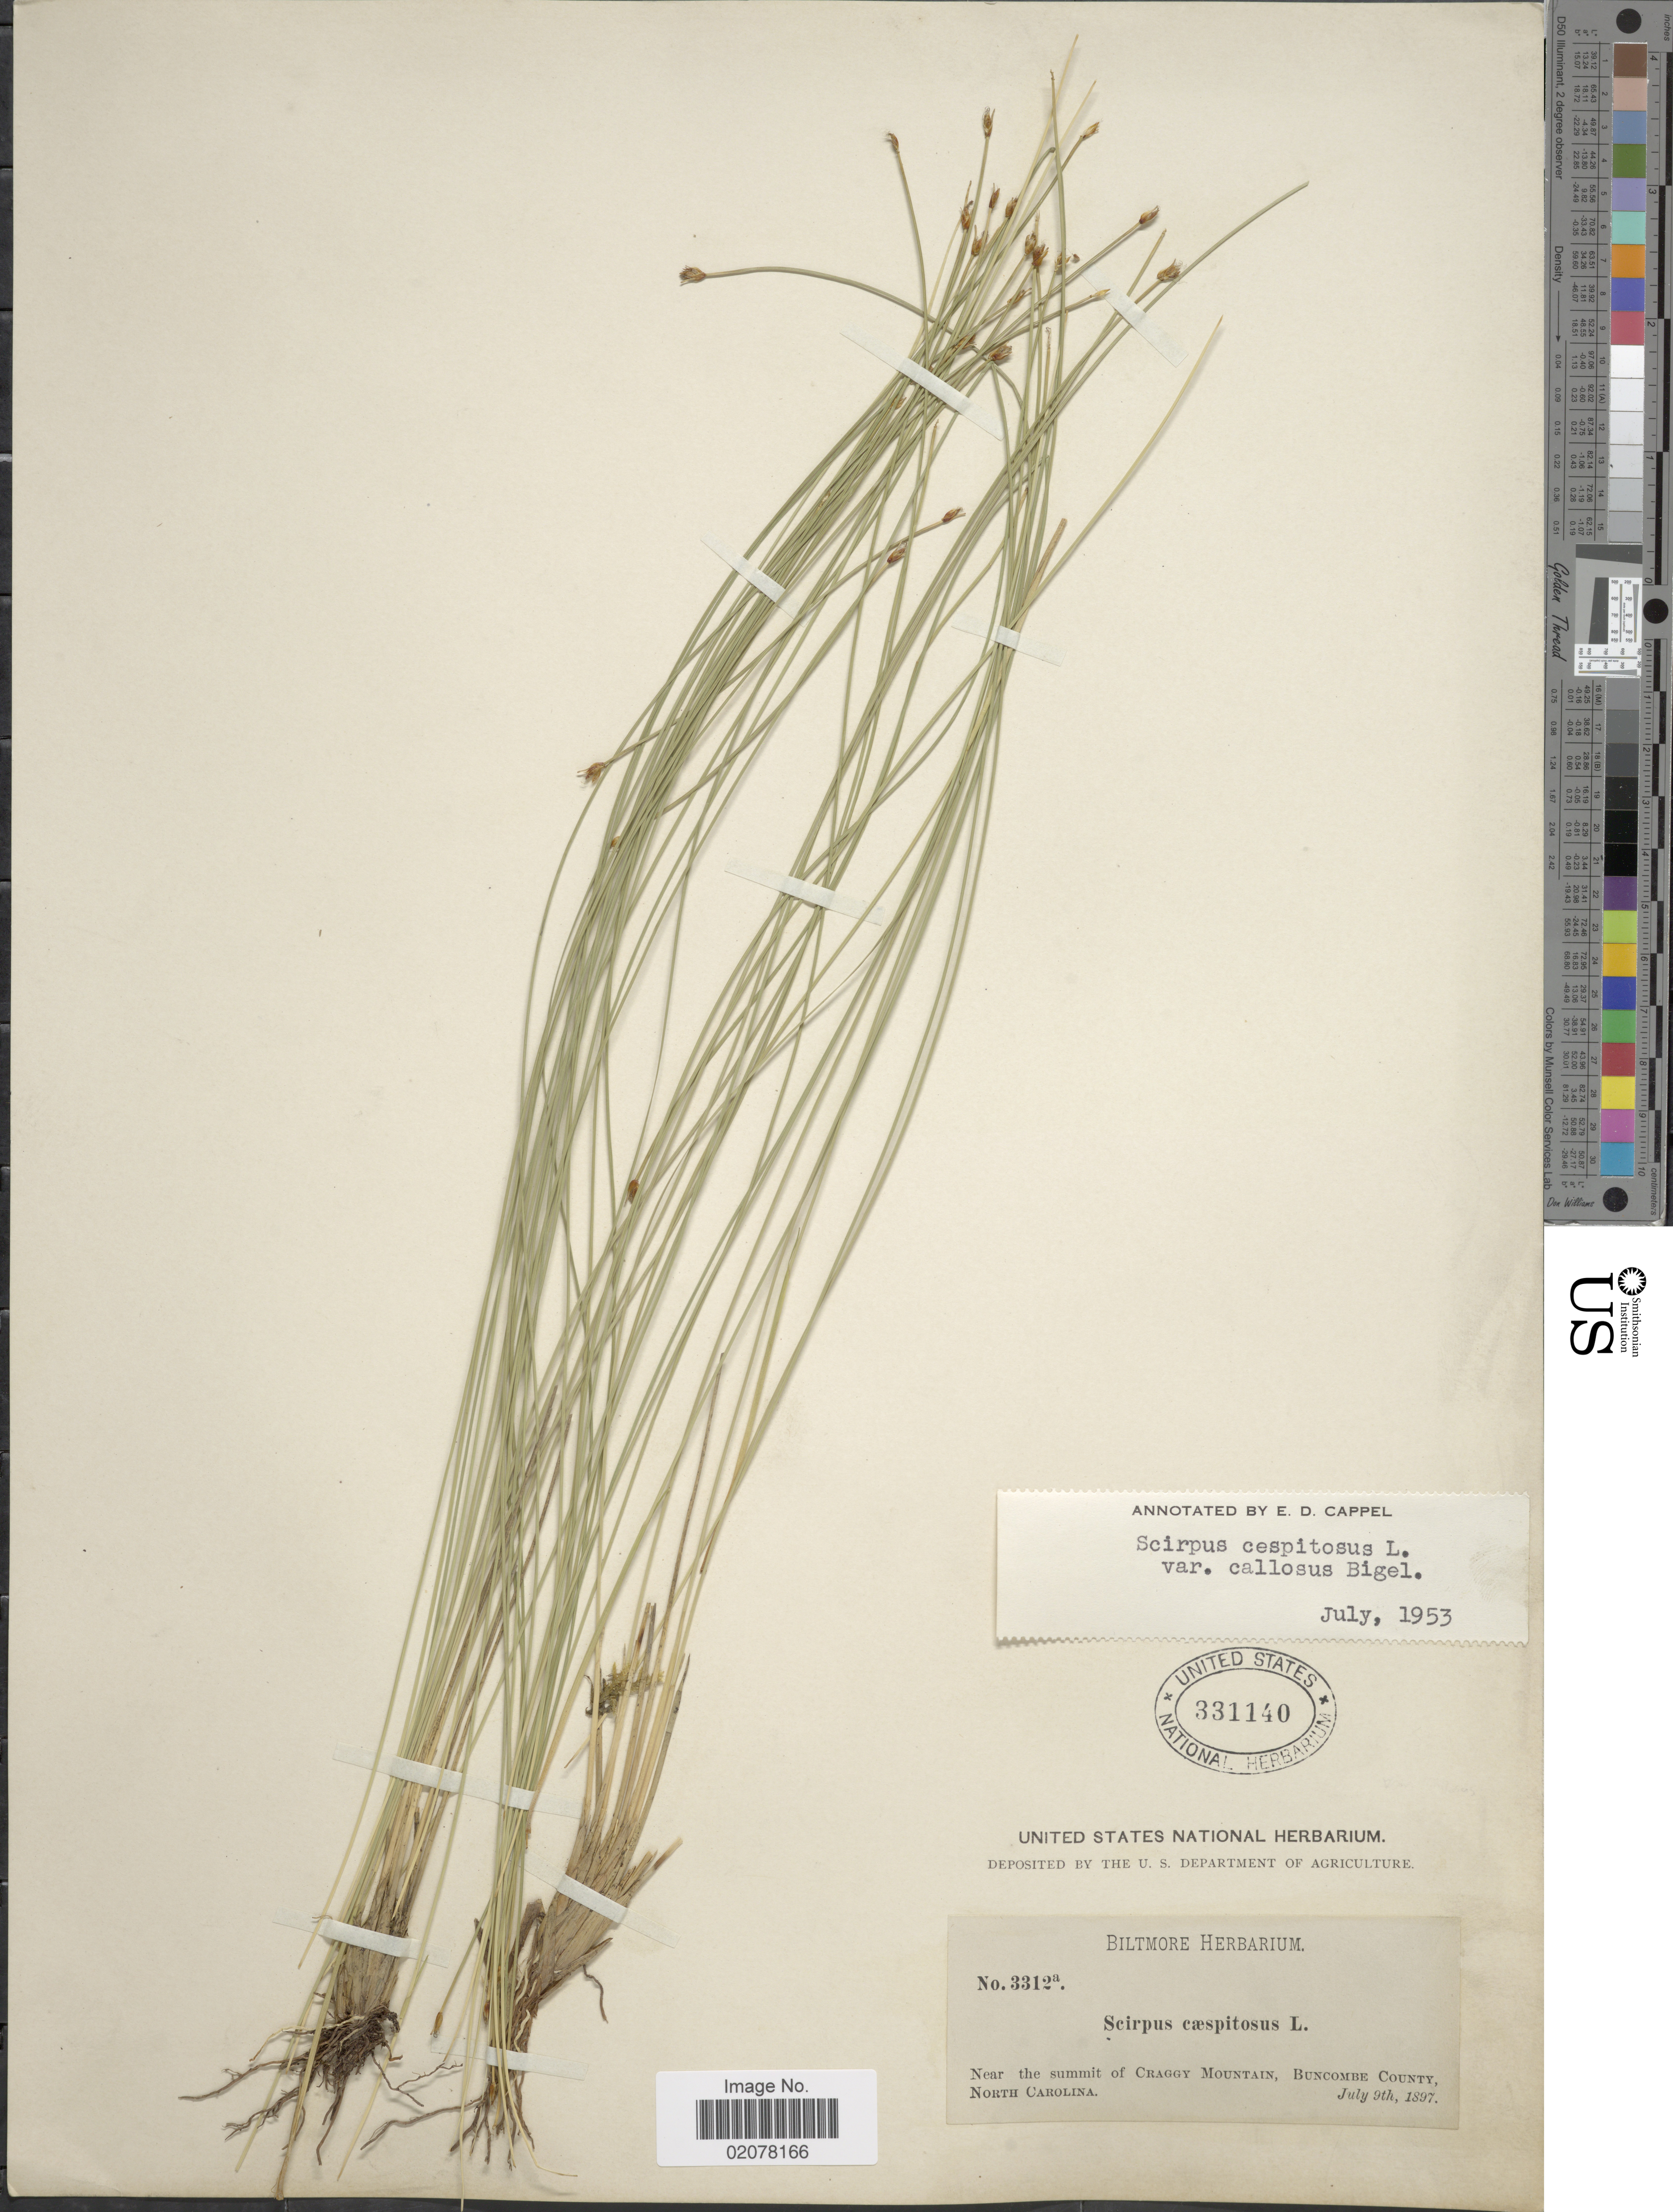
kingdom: Plantae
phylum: Tracheophyta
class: Liliopsida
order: Poales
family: Cyperaceae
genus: Trichophorum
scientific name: Trichophorum cespitosum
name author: (L.) Hartm.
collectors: ex herb. Biltmore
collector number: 3312a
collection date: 1897-07-09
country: United States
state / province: North Carolina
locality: Near the summit of Craggy Mountains, Buncombe County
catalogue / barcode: US 331140